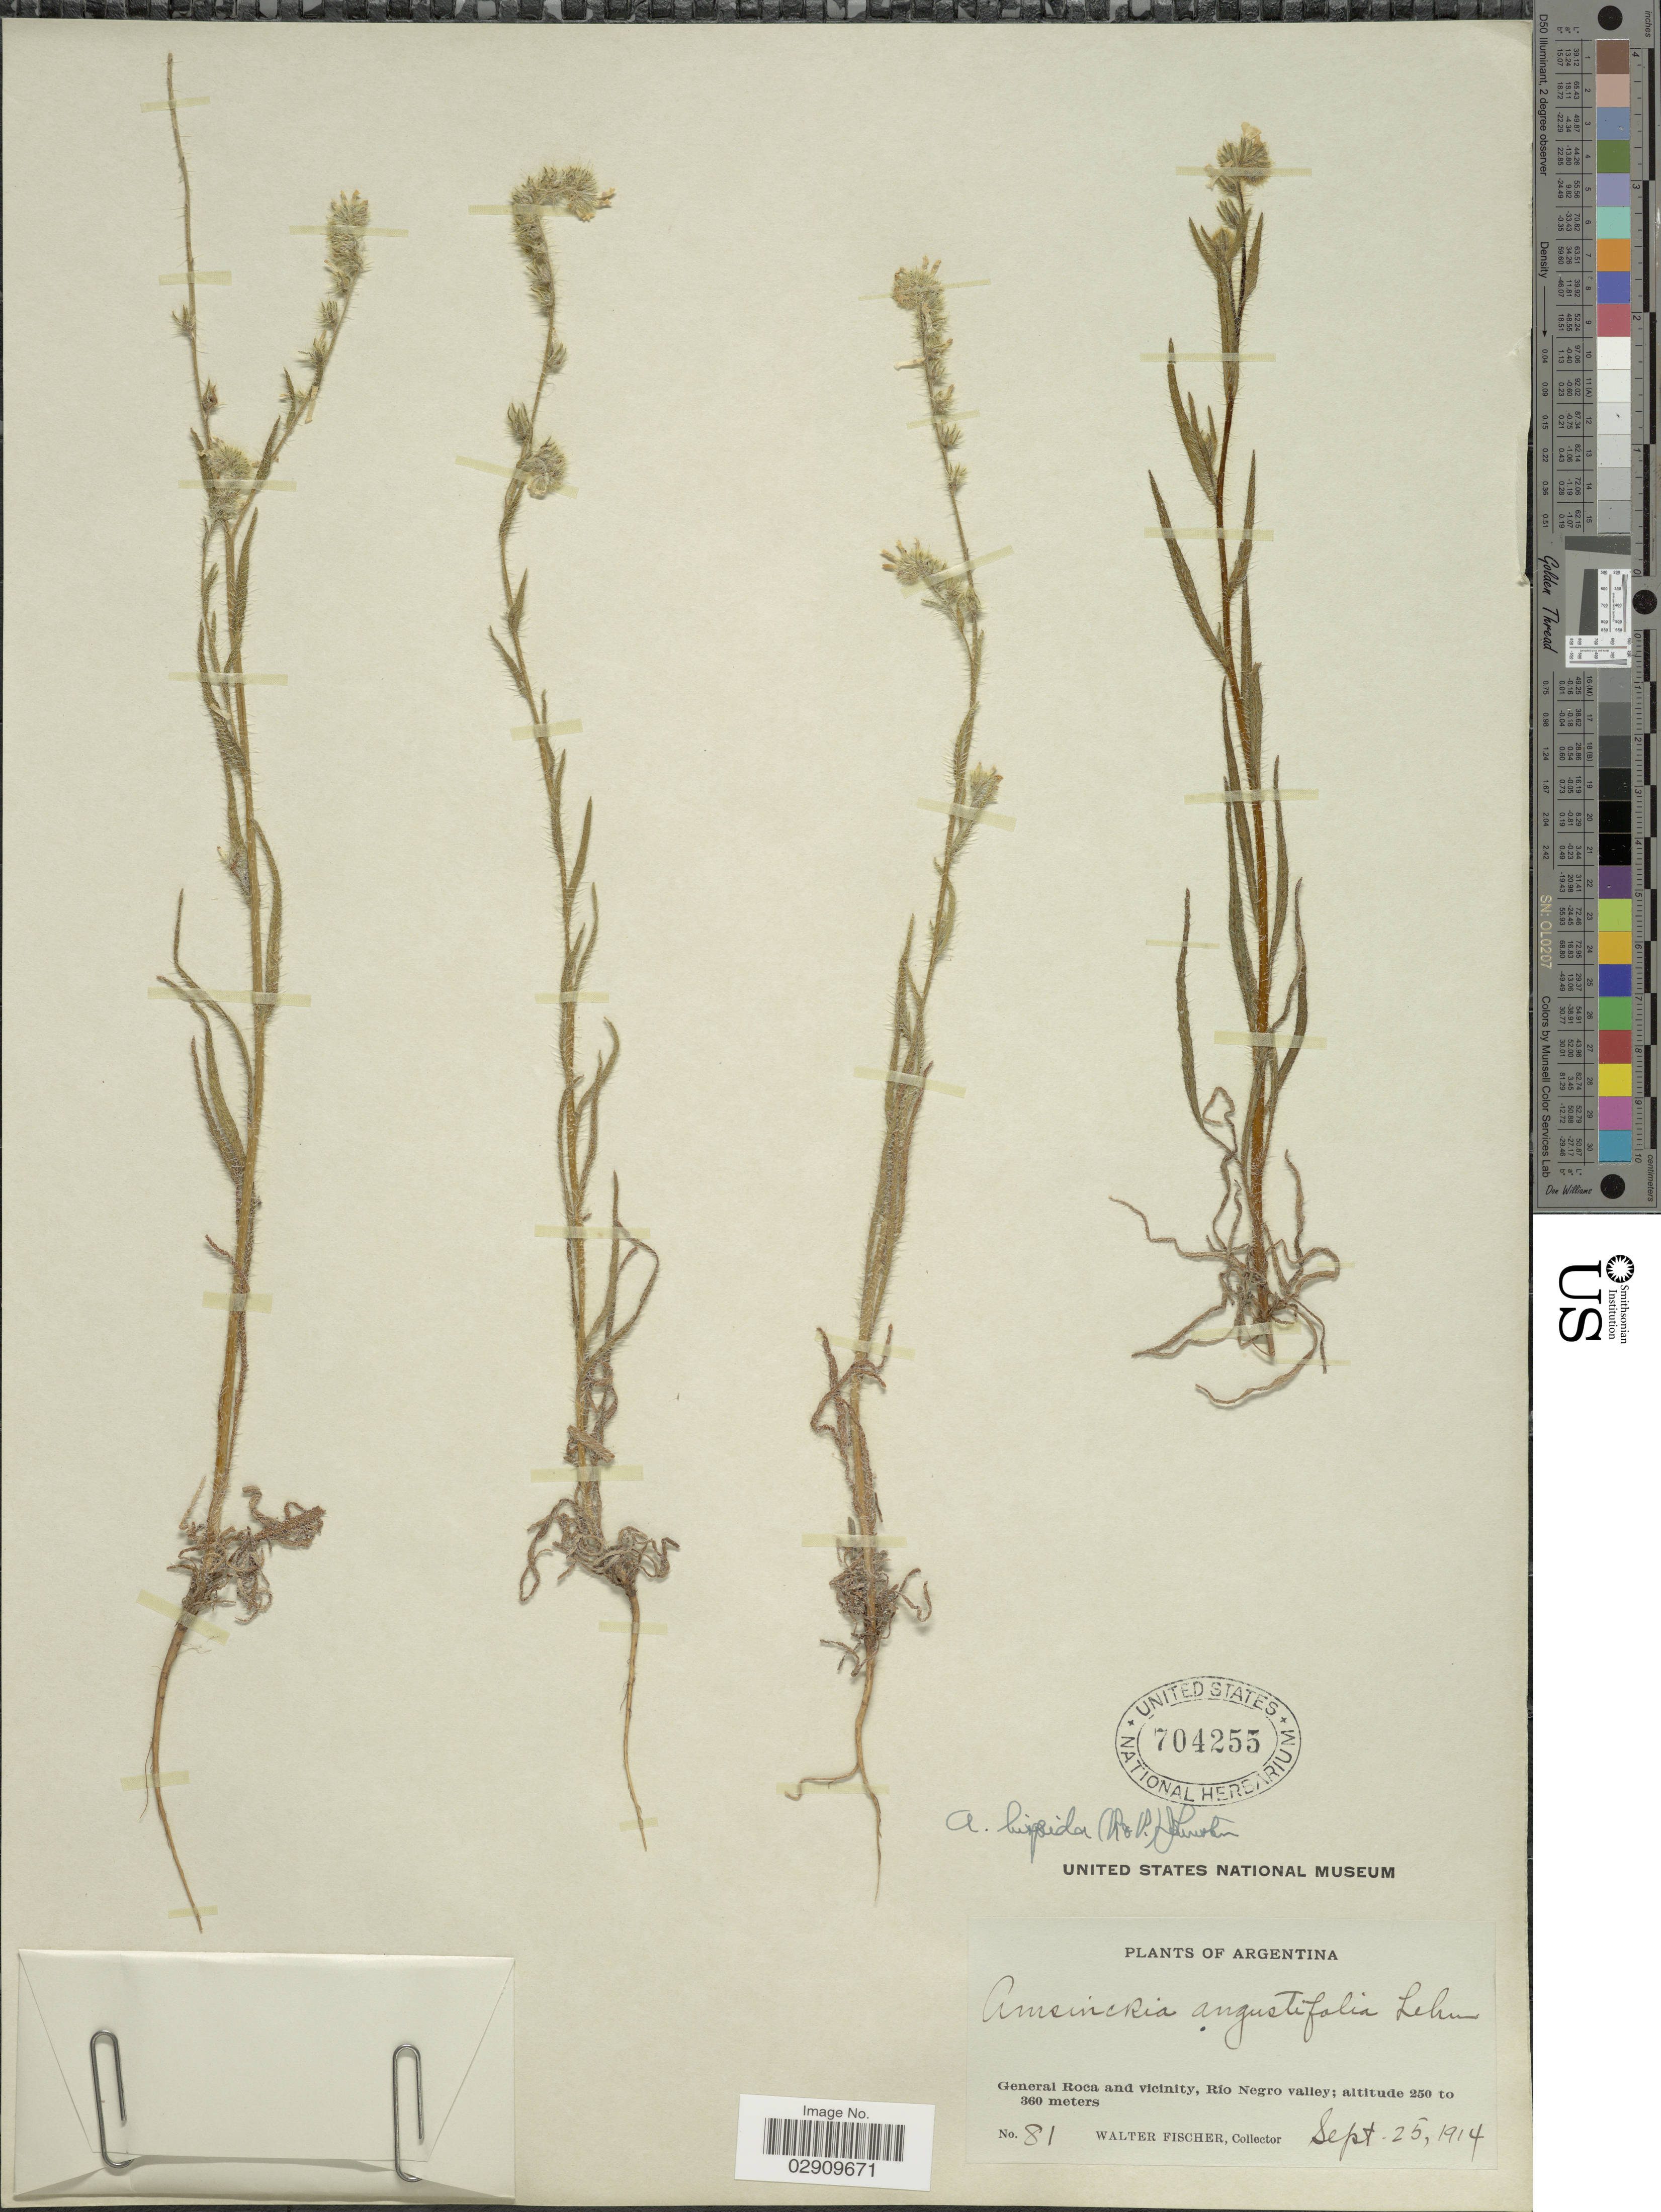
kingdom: Plantae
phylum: Tracheophyta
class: Magnoliopsida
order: Boraginales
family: Boraginaceae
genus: Amsinckia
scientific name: Amsinckia calycina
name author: (Moris) Chater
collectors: W. Fischer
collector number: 81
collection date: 1914-09-25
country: Argentina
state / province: Rio Negro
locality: General Roca and vicinity, Río Negro Valley.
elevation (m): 250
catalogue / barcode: US 704255